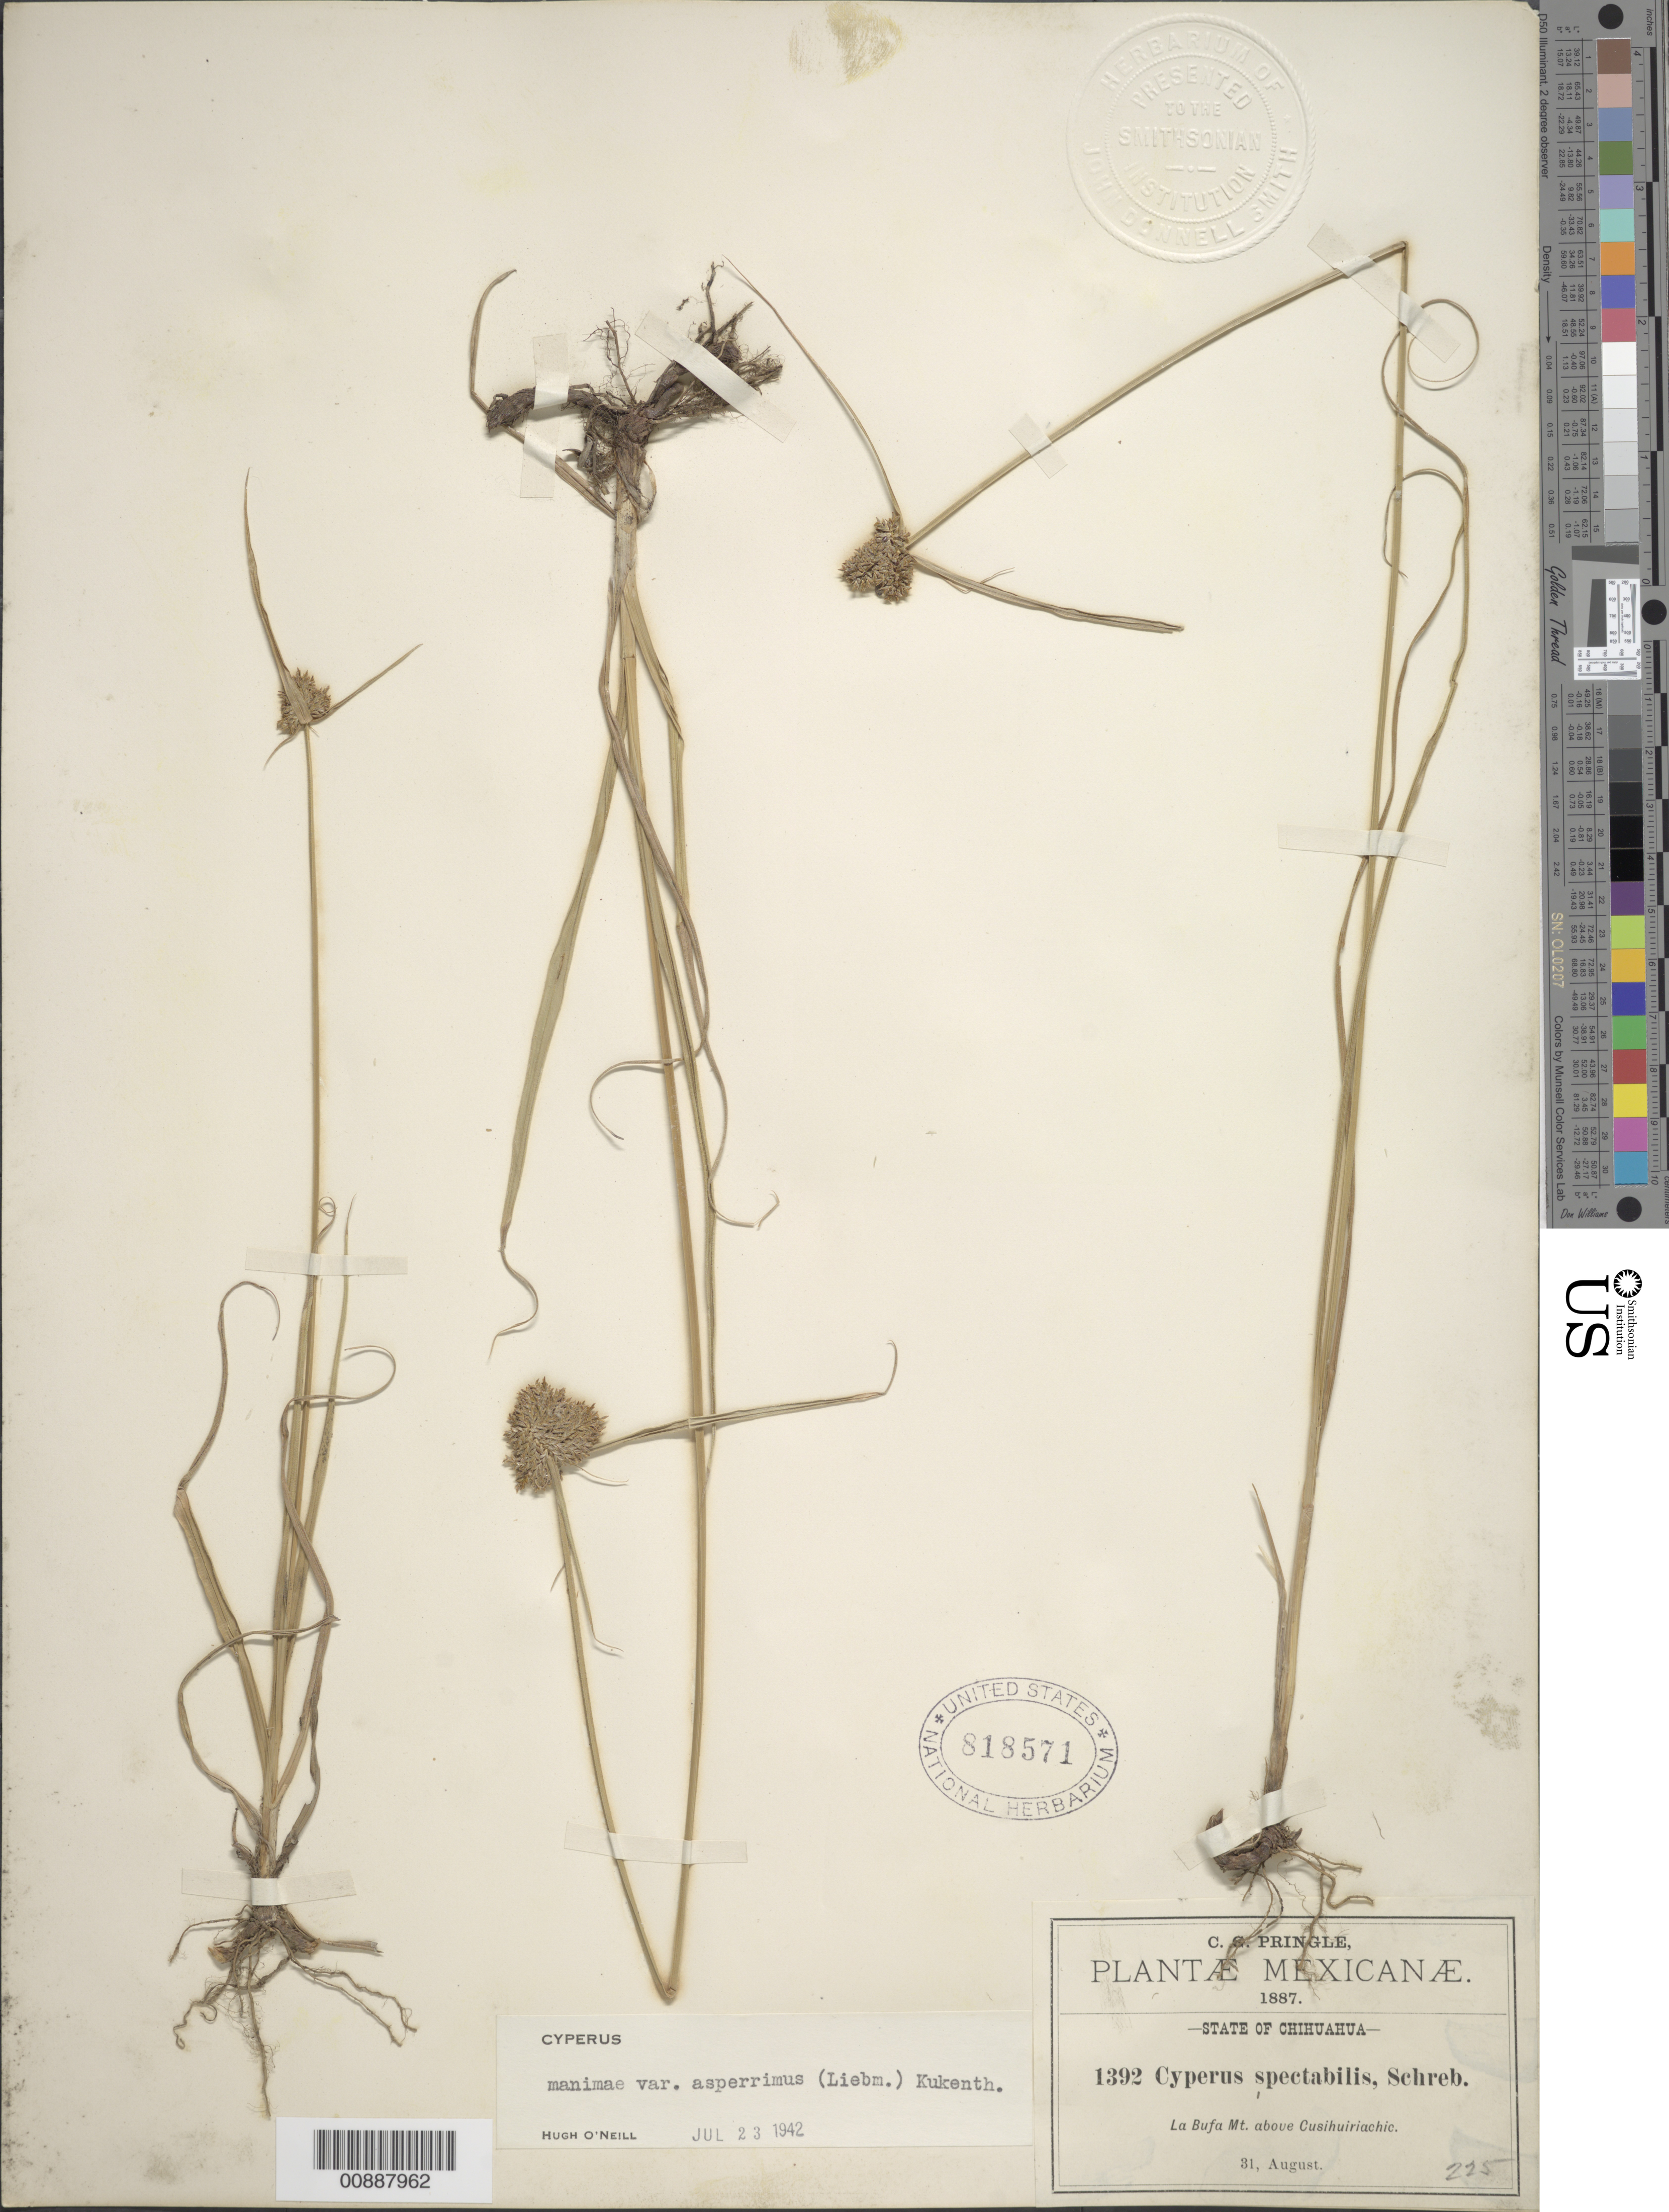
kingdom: Plantae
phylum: Tracheophyta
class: Liliopsida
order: Poales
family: Cyperaceae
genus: Cyperus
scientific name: Cyperus manimae var. asperrimus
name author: (Liebm.) Kük.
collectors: C. G. Pringle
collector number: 1392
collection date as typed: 31 Aug 1887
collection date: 1887-08-31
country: Mexico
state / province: Chihuahua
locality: La Bufa Mt. above Cusihuiriachic, Chihuahua.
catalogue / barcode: US 818571